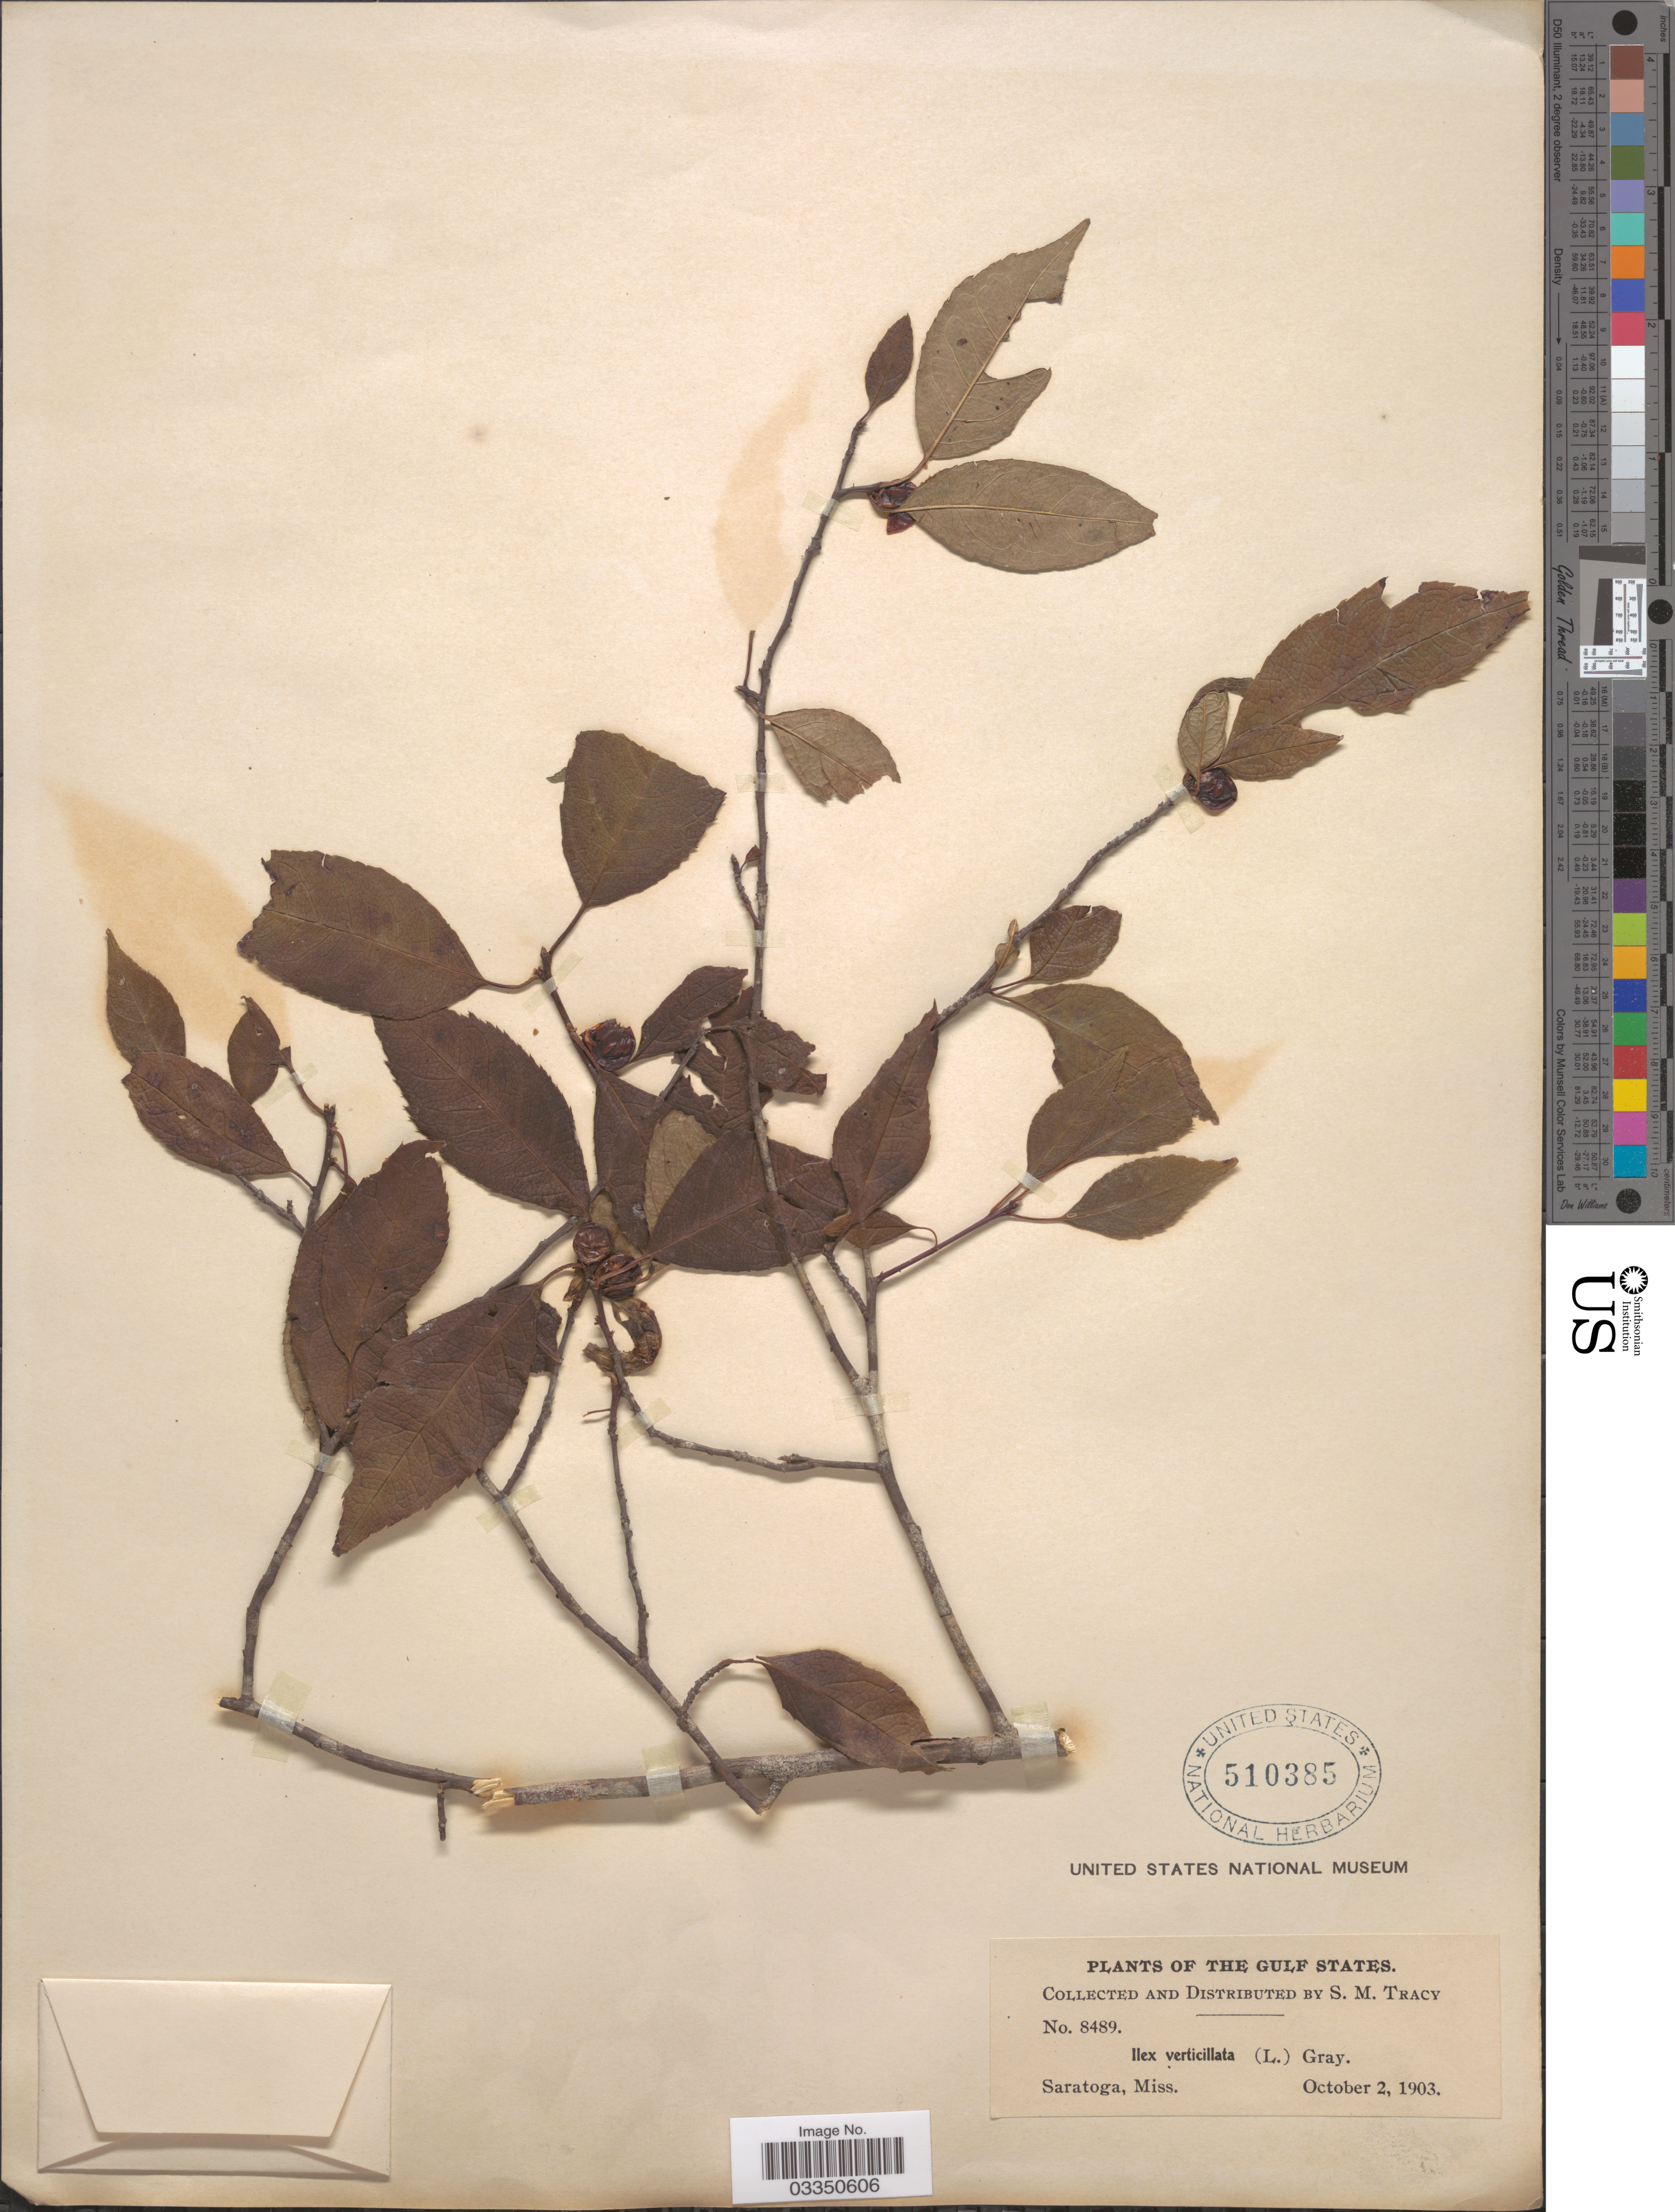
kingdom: Plantae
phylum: Tracheophyta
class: Magnoliopsida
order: Aquifoliales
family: Aquifoliaceae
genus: Ilex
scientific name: Ilex verticillata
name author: (L.) A. Gray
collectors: S. M. Tracy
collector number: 8489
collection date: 1903-10-02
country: United States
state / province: Mississippi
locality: The Gulf States. Saratoga.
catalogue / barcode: US 510385